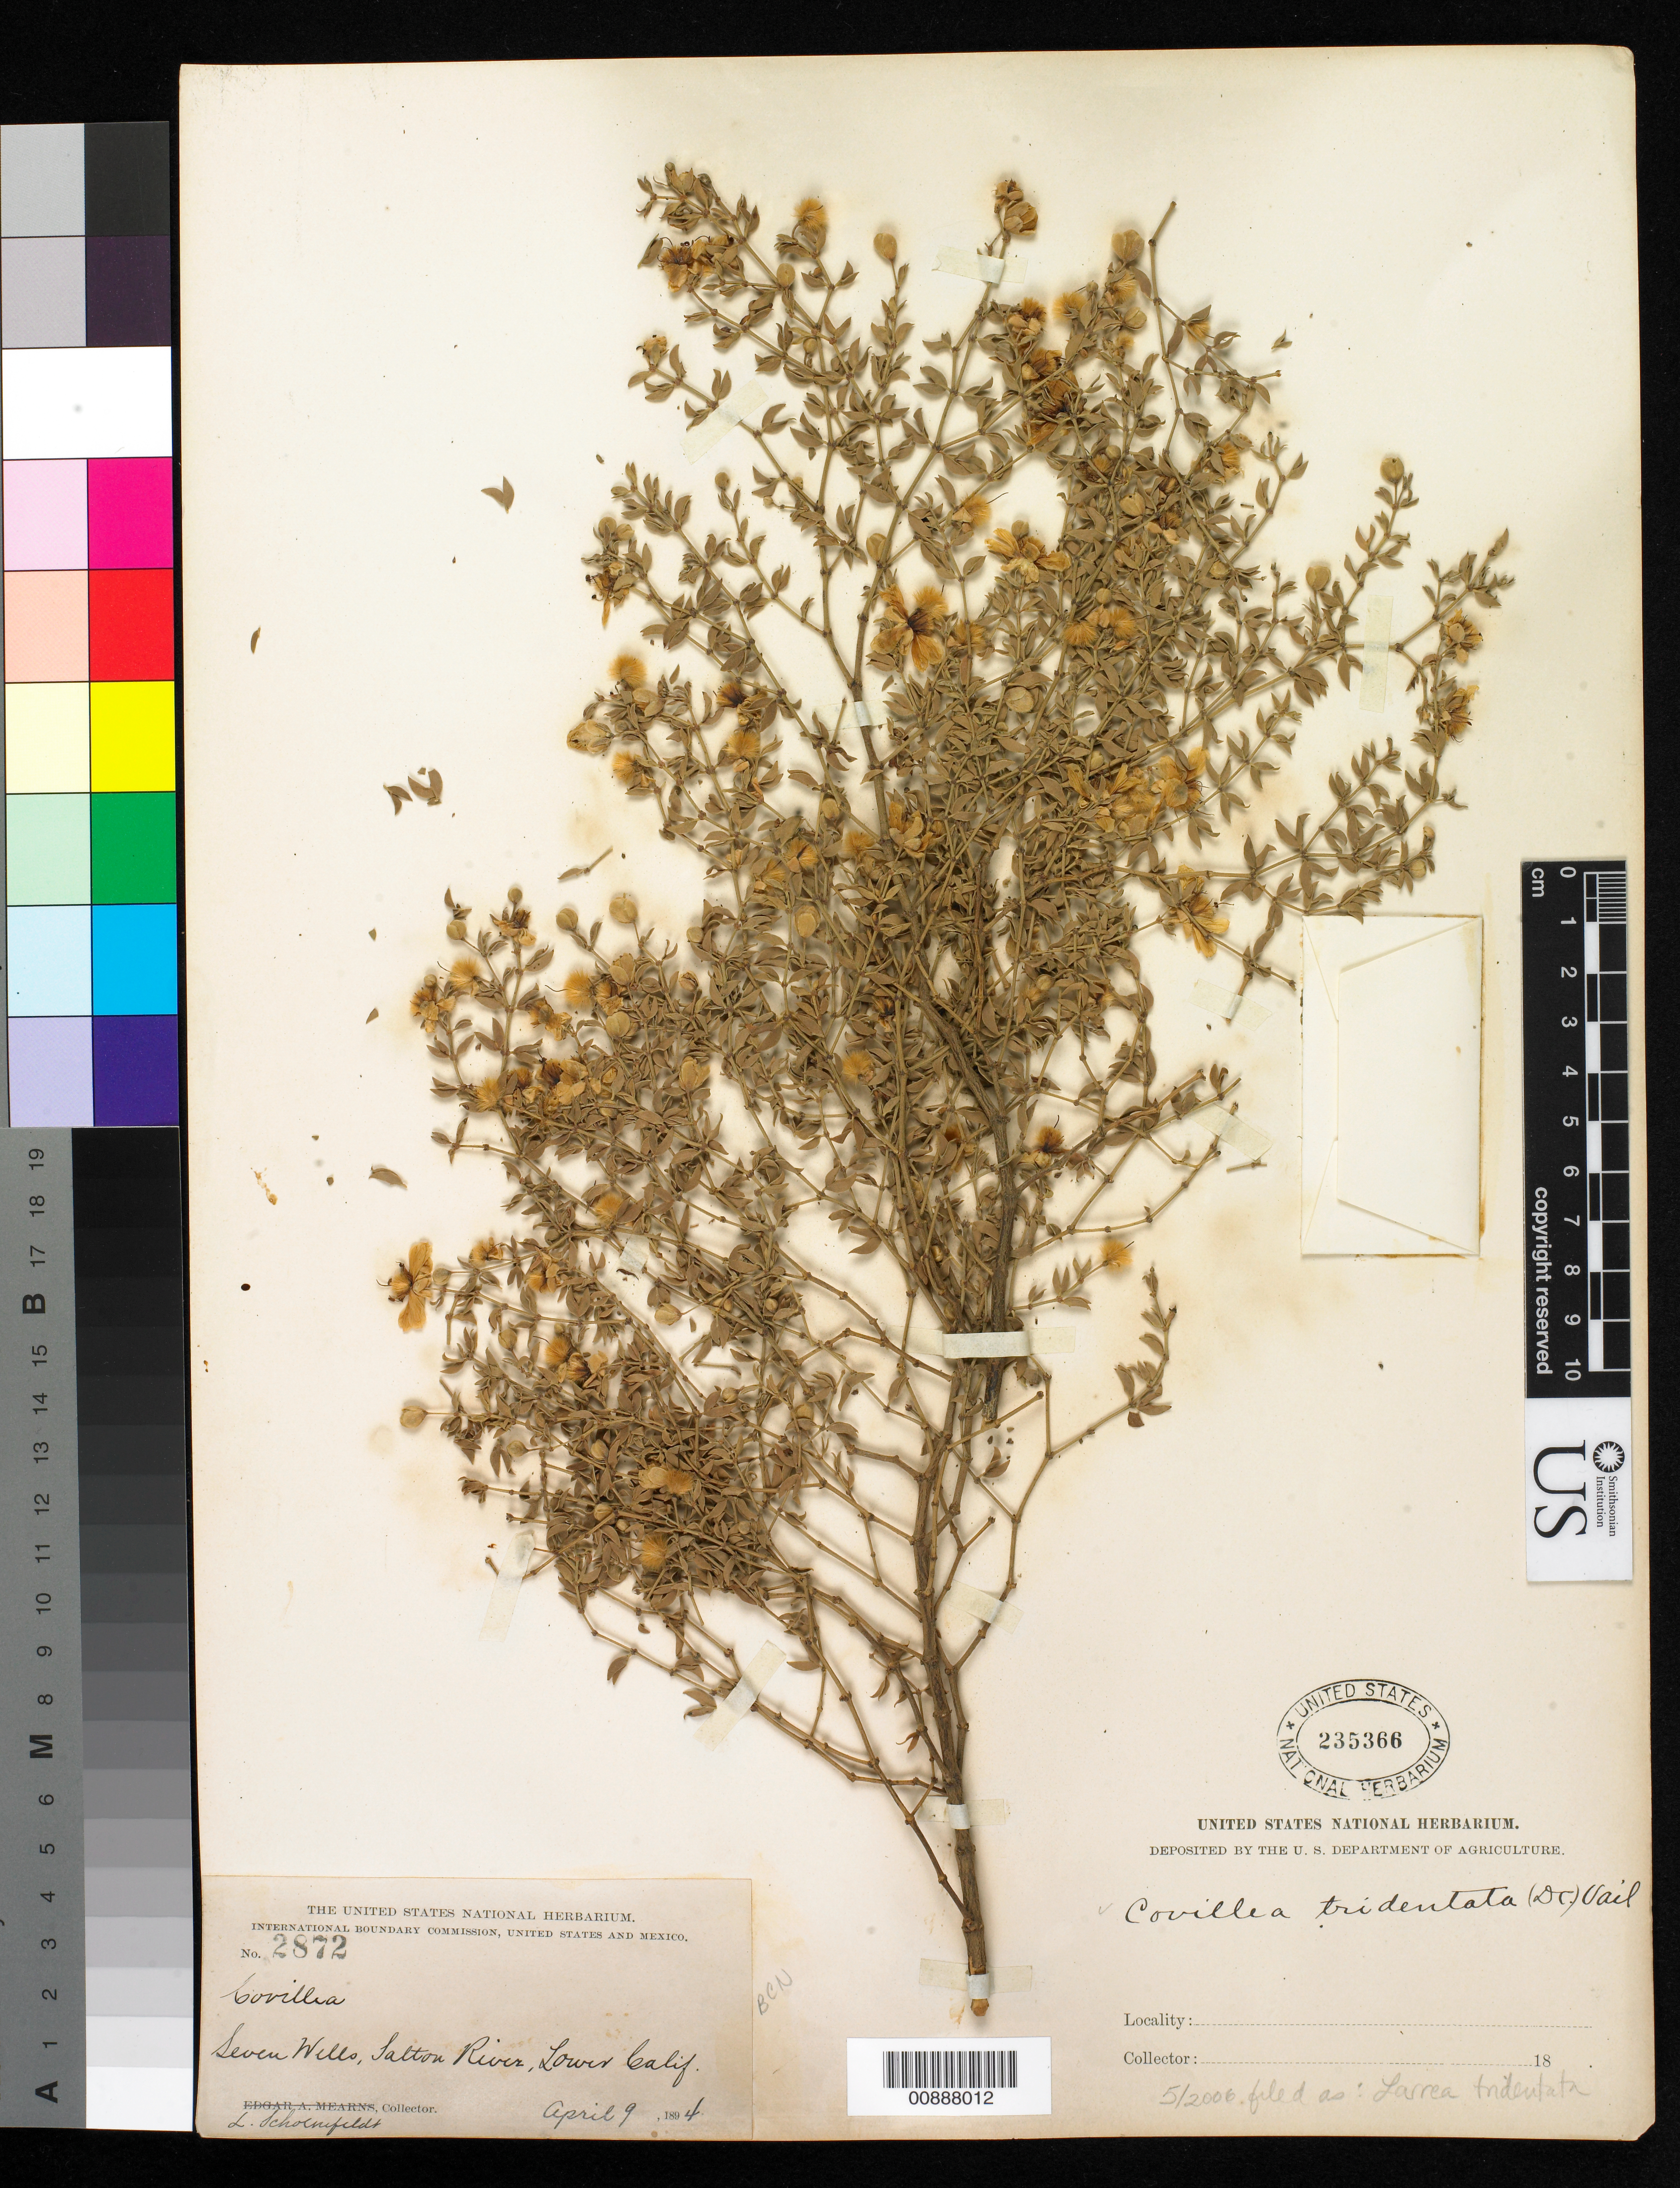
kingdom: Plantae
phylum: Tracheophyta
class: Magnoliopsida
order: Zygophyllales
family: Zygophyllaceae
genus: Larrea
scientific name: Larrea tridentata var. tridentata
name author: (Sessé & Moc. ex DC.) Coville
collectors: L. Schoenfeldt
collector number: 2872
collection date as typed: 09 Apr 1894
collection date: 1894-04-09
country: Mexico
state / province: Baja California Norte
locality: Seven Wells, Salton River, Baja California.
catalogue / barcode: US 235366